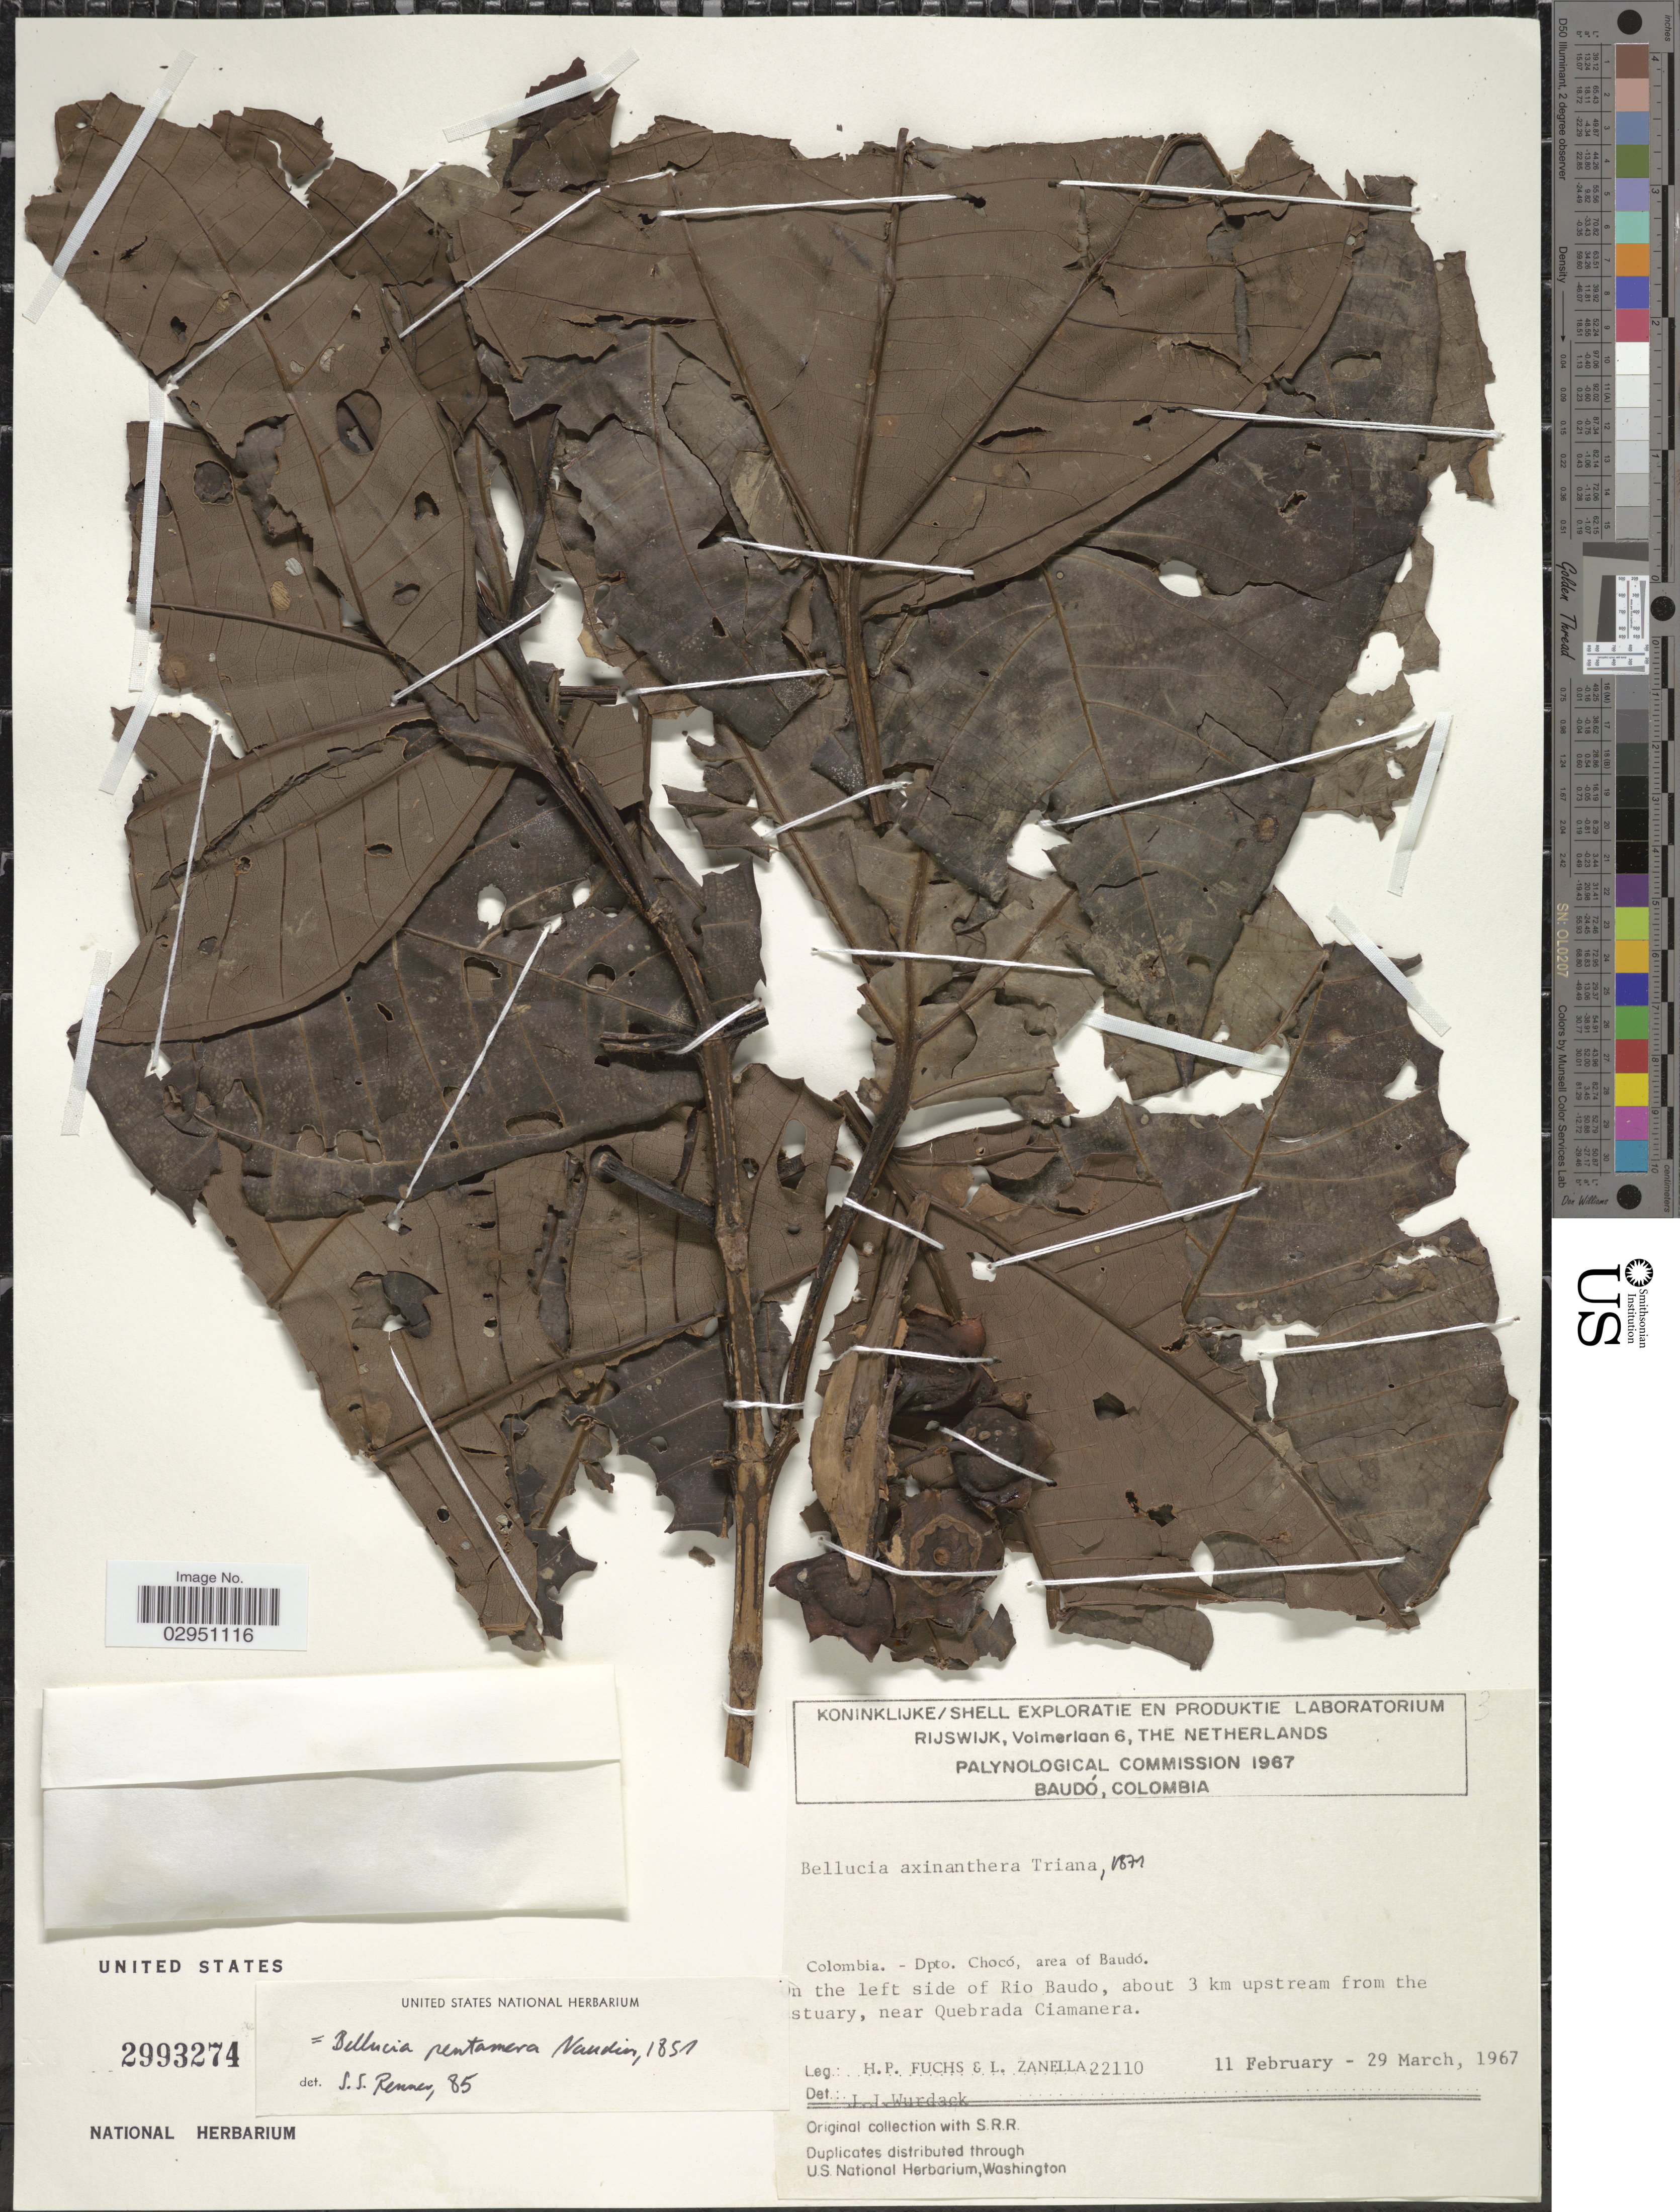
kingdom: Plantae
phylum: Tracheophyta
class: Magnoliopsida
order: Myrtales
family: Melastomataceae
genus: Bellucia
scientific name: Bellucia pentamera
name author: Naudin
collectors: H. P. Fuchs & L. Zanella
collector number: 22110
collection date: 1967-02-11/1967-03-29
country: Colombia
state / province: Chocó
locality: Dpto. Chocó, area of Baudó. On the left side of Rio Baudo, about 3 km upstream from the estuary, near Quebrada Ciamanera.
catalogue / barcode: US 2993274